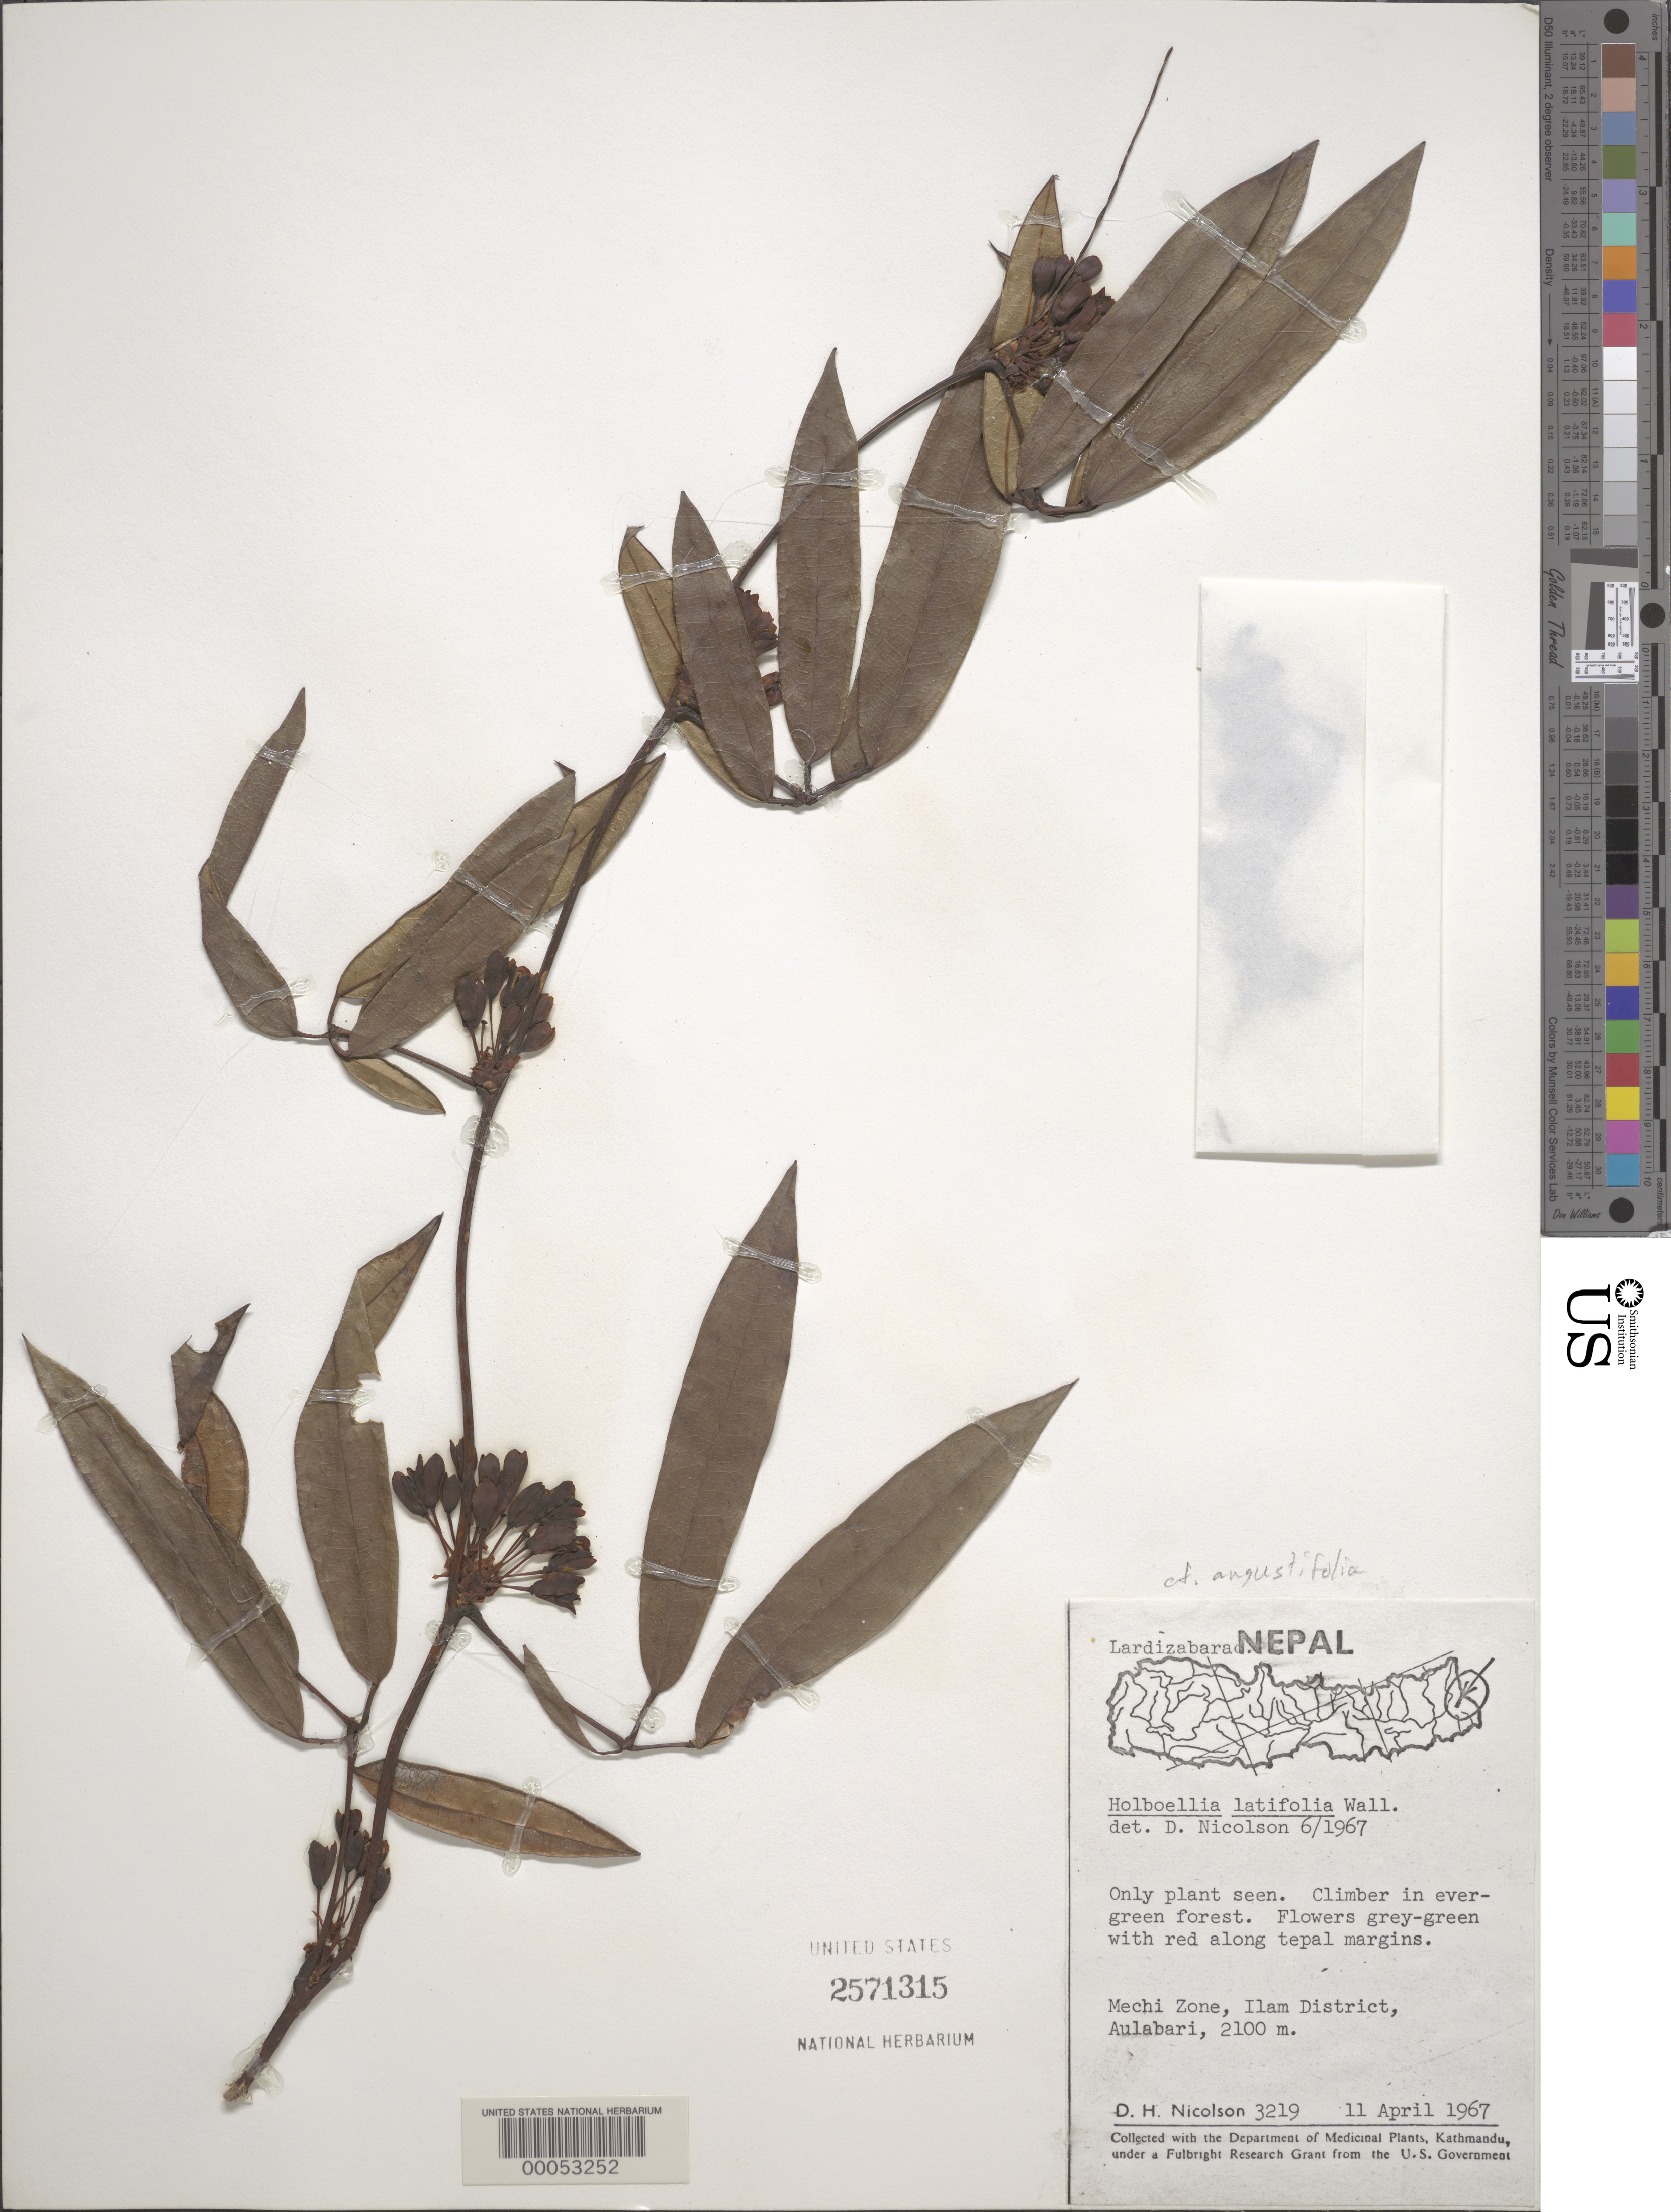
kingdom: Plantae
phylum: Tracheophyta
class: Magnoliopsida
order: Ranunculales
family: Lardizabalaceae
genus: Stauntonia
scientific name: Stauntonia angustifolia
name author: (Wall.) R. Br. & Wall.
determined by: Strong, Mark T., (BOT), Smithsonian Institution - National Museum of Natural History (UNITED STATES)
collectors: D. H. Nicolson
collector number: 3219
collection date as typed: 11 Apr 1967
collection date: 1967-04-11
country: Nepal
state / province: Mechi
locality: Aulabari, ilam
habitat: Only plant seen. climber in evergreen forest.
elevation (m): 2100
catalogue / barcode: US 2571315